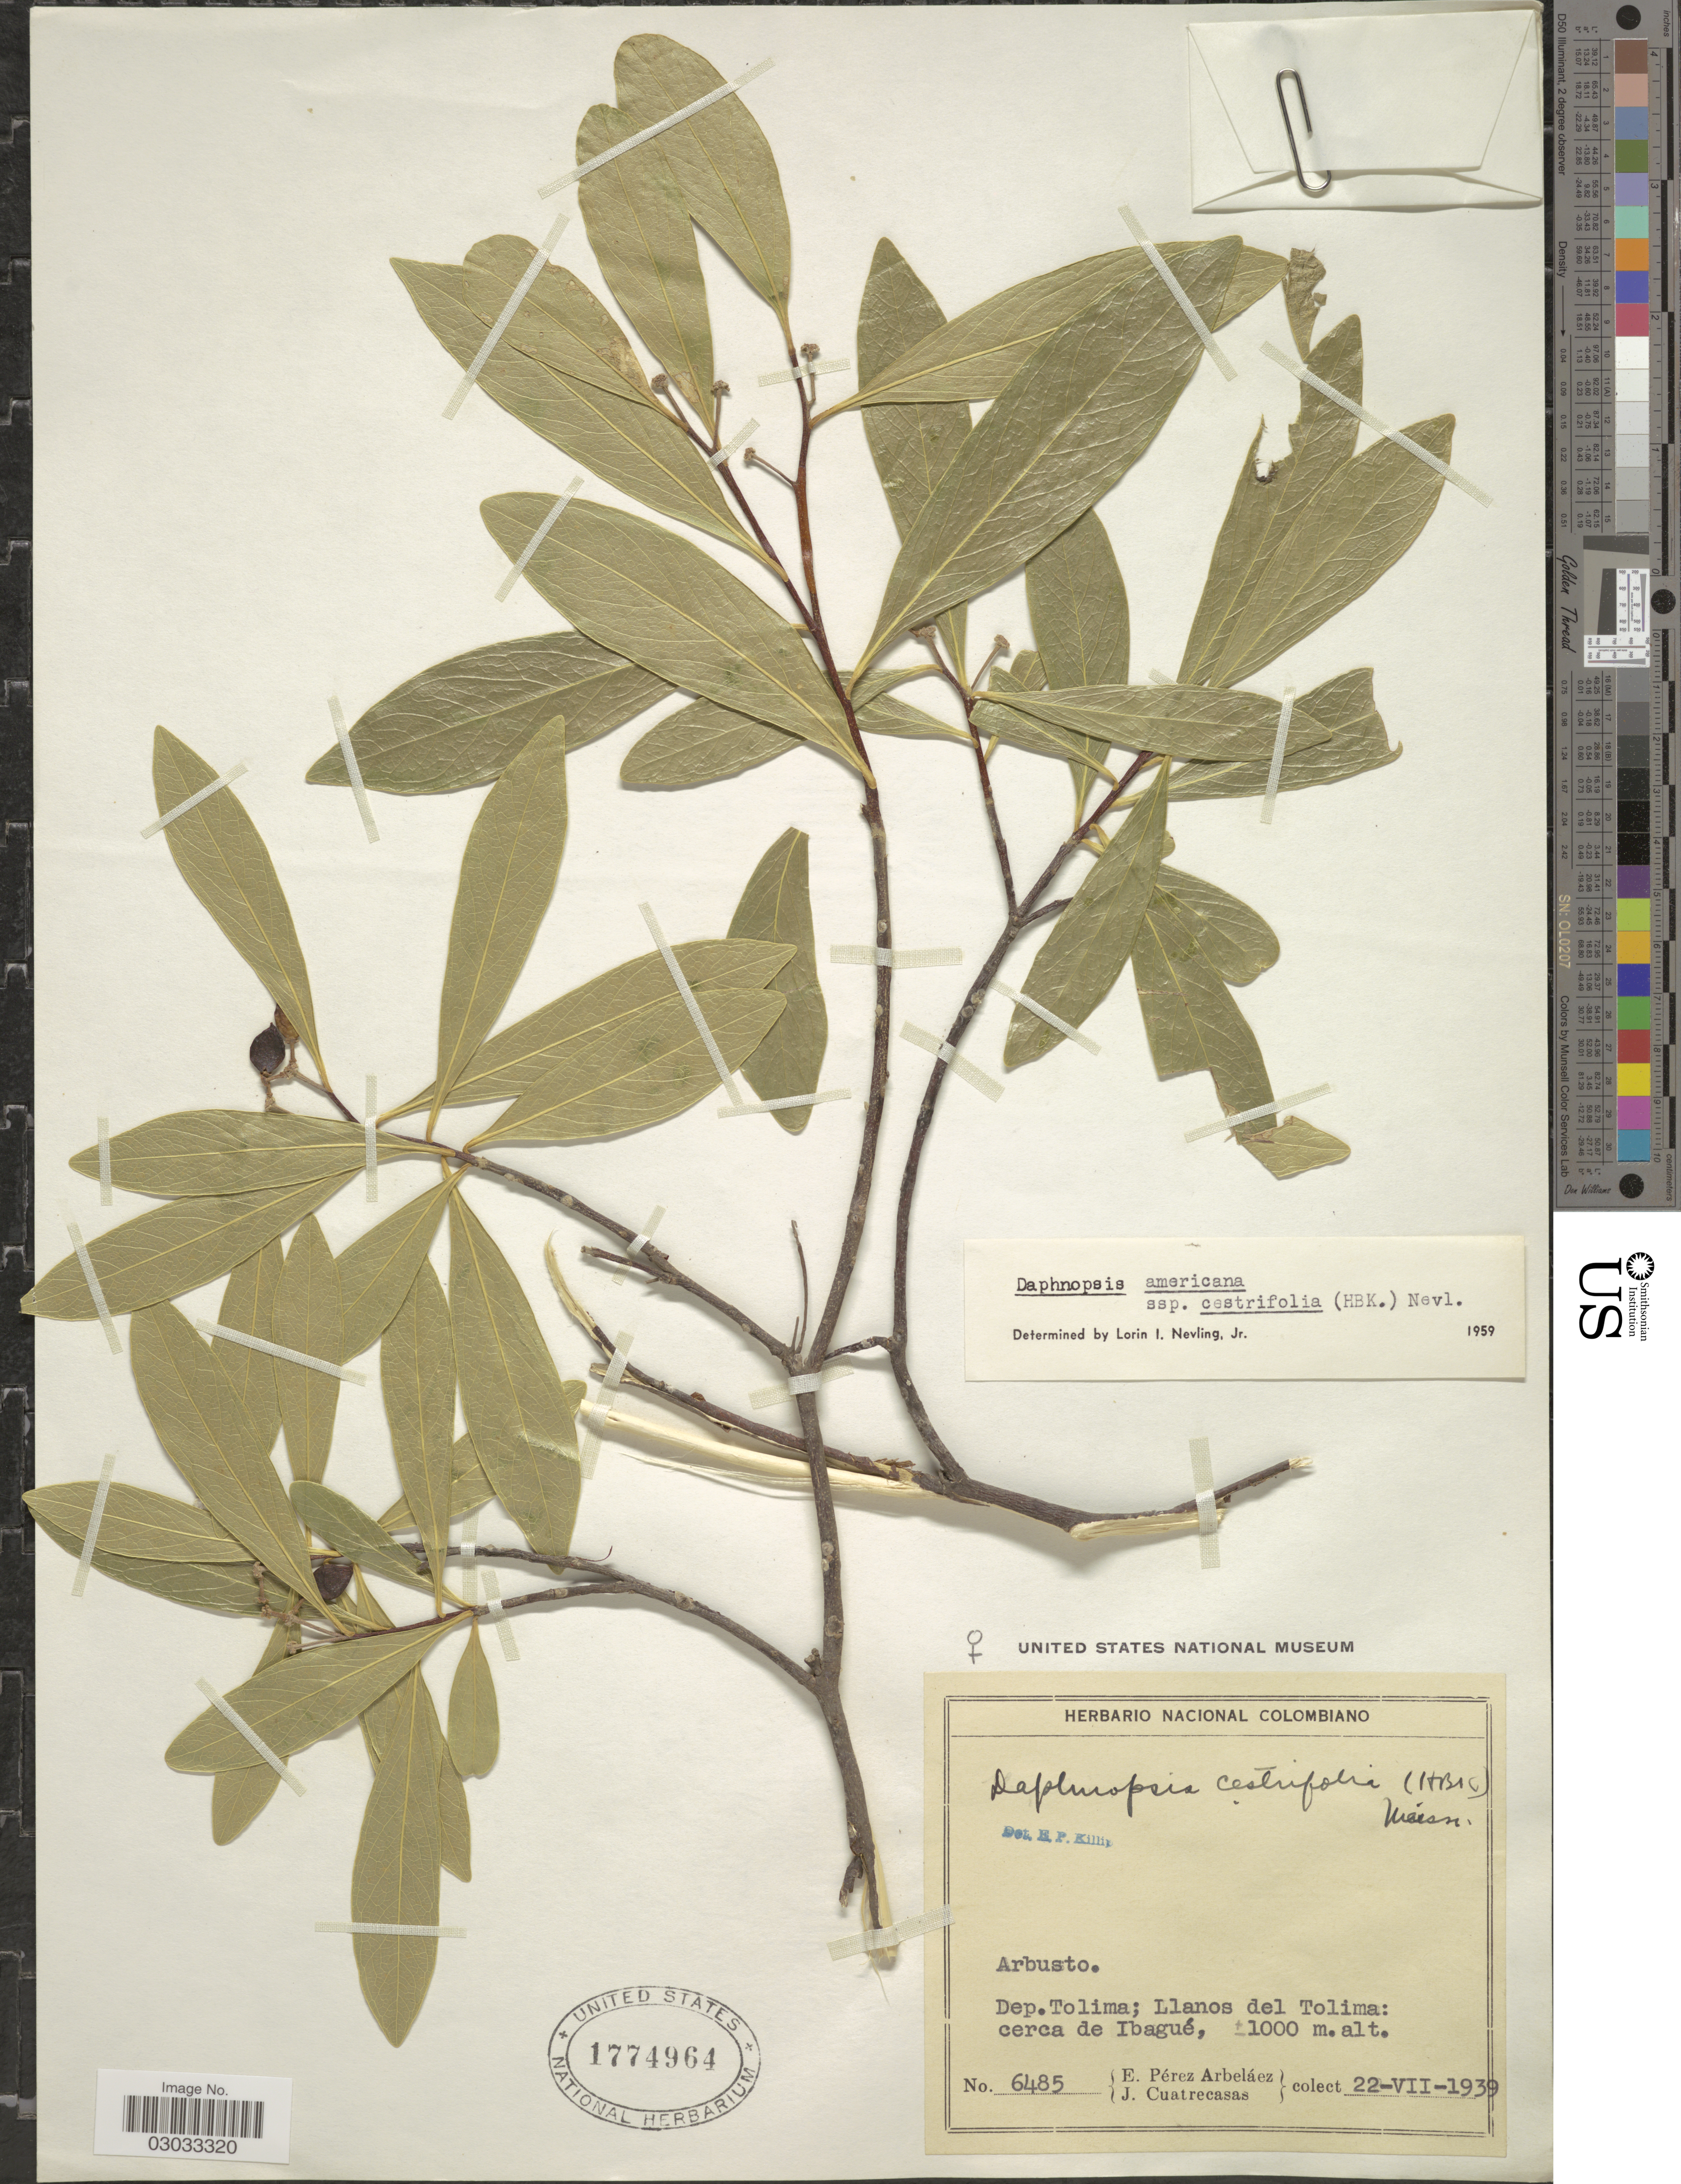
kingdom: Plantae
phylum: Tracheophyta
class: Magnoliopsida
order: Malvales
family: Thymelaeaceae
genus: Daphnopsis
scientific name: Daphnopsis americana subsp. cestrifolia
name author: (Kunth) Nevling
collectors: E. Pérez Arbeláez & J. Cuatrecasas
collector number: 6485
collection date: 1939-07-22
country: Colombia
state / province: Tolima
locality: Dep. Tolima; Llanos del Tolima: cerca de Ibagué.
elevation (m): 1000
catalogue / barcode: US 1774964